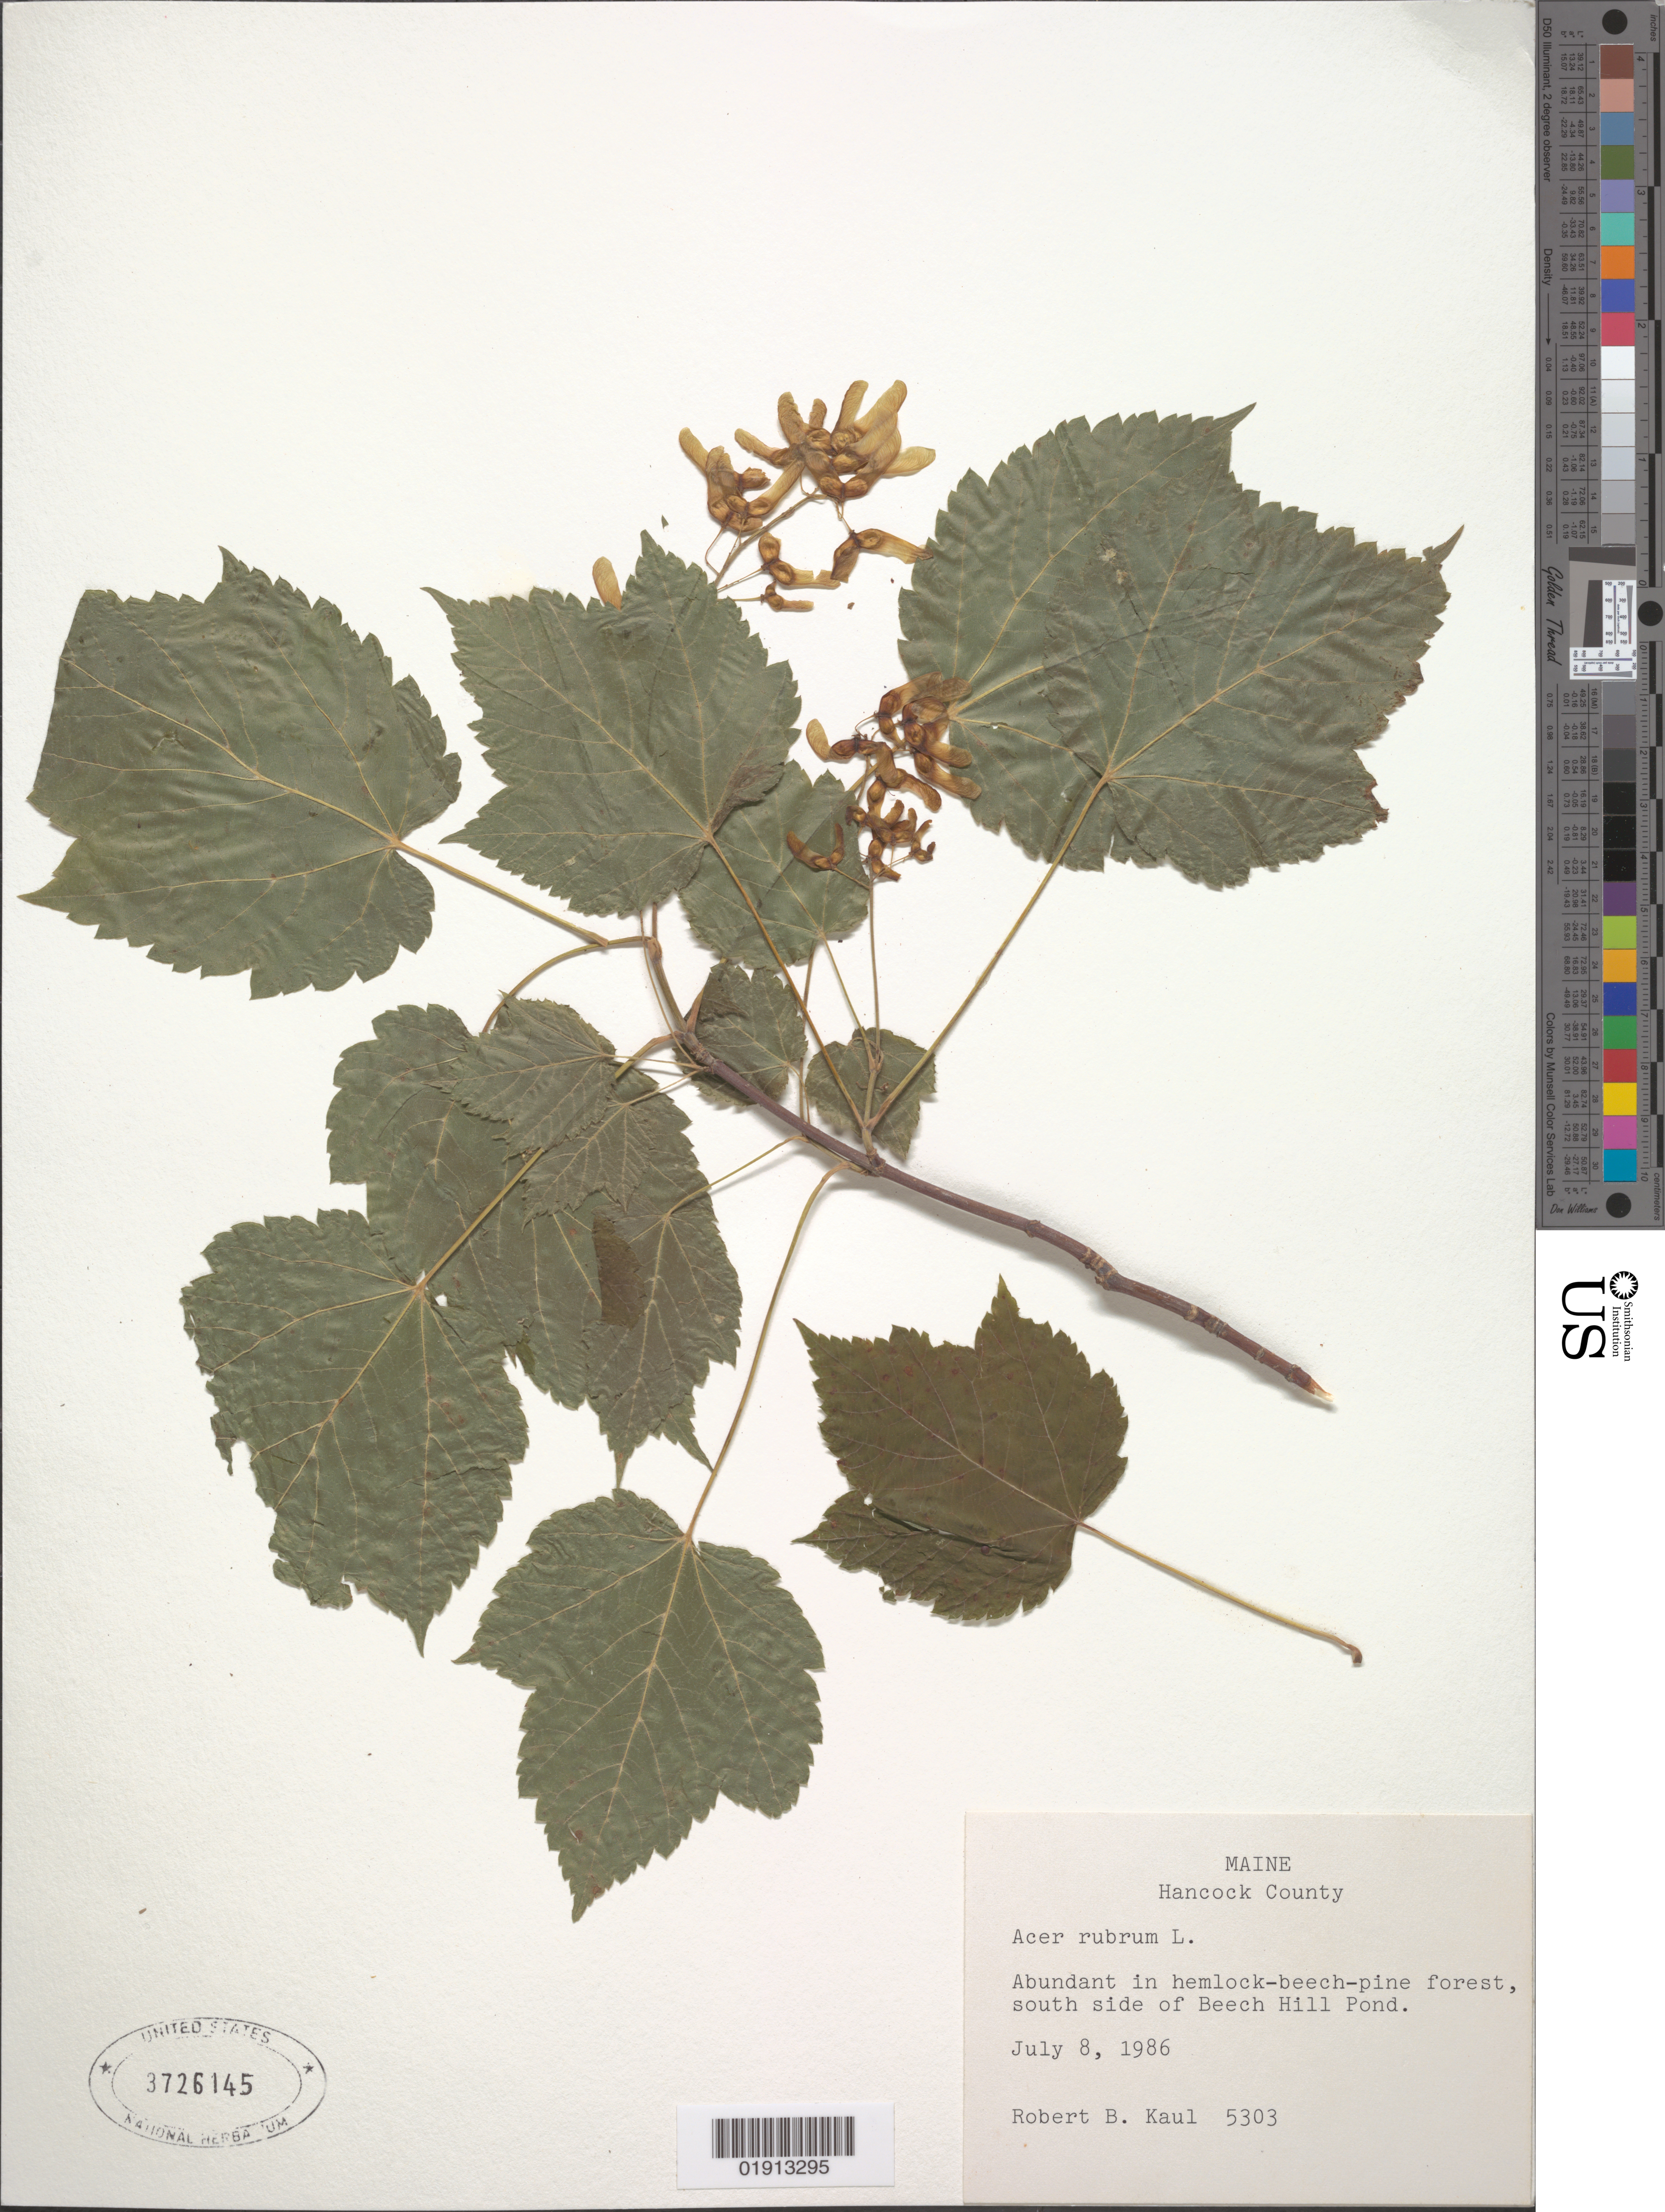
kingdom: Plantae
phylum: Tracheophyta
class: Magnoliopsida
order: Sapindales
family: Sapindaceae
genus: Acer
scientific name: Acer rubrum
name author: L.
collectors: R. Kaul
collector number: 5303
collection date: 1986-07-08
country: United States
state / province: Maine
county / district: Hancock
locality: in the hemlock-beech-pine forest at the south side of Beech Hill Pond.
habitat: In hemlock-beech-pine forest.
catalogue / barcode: US 3726145